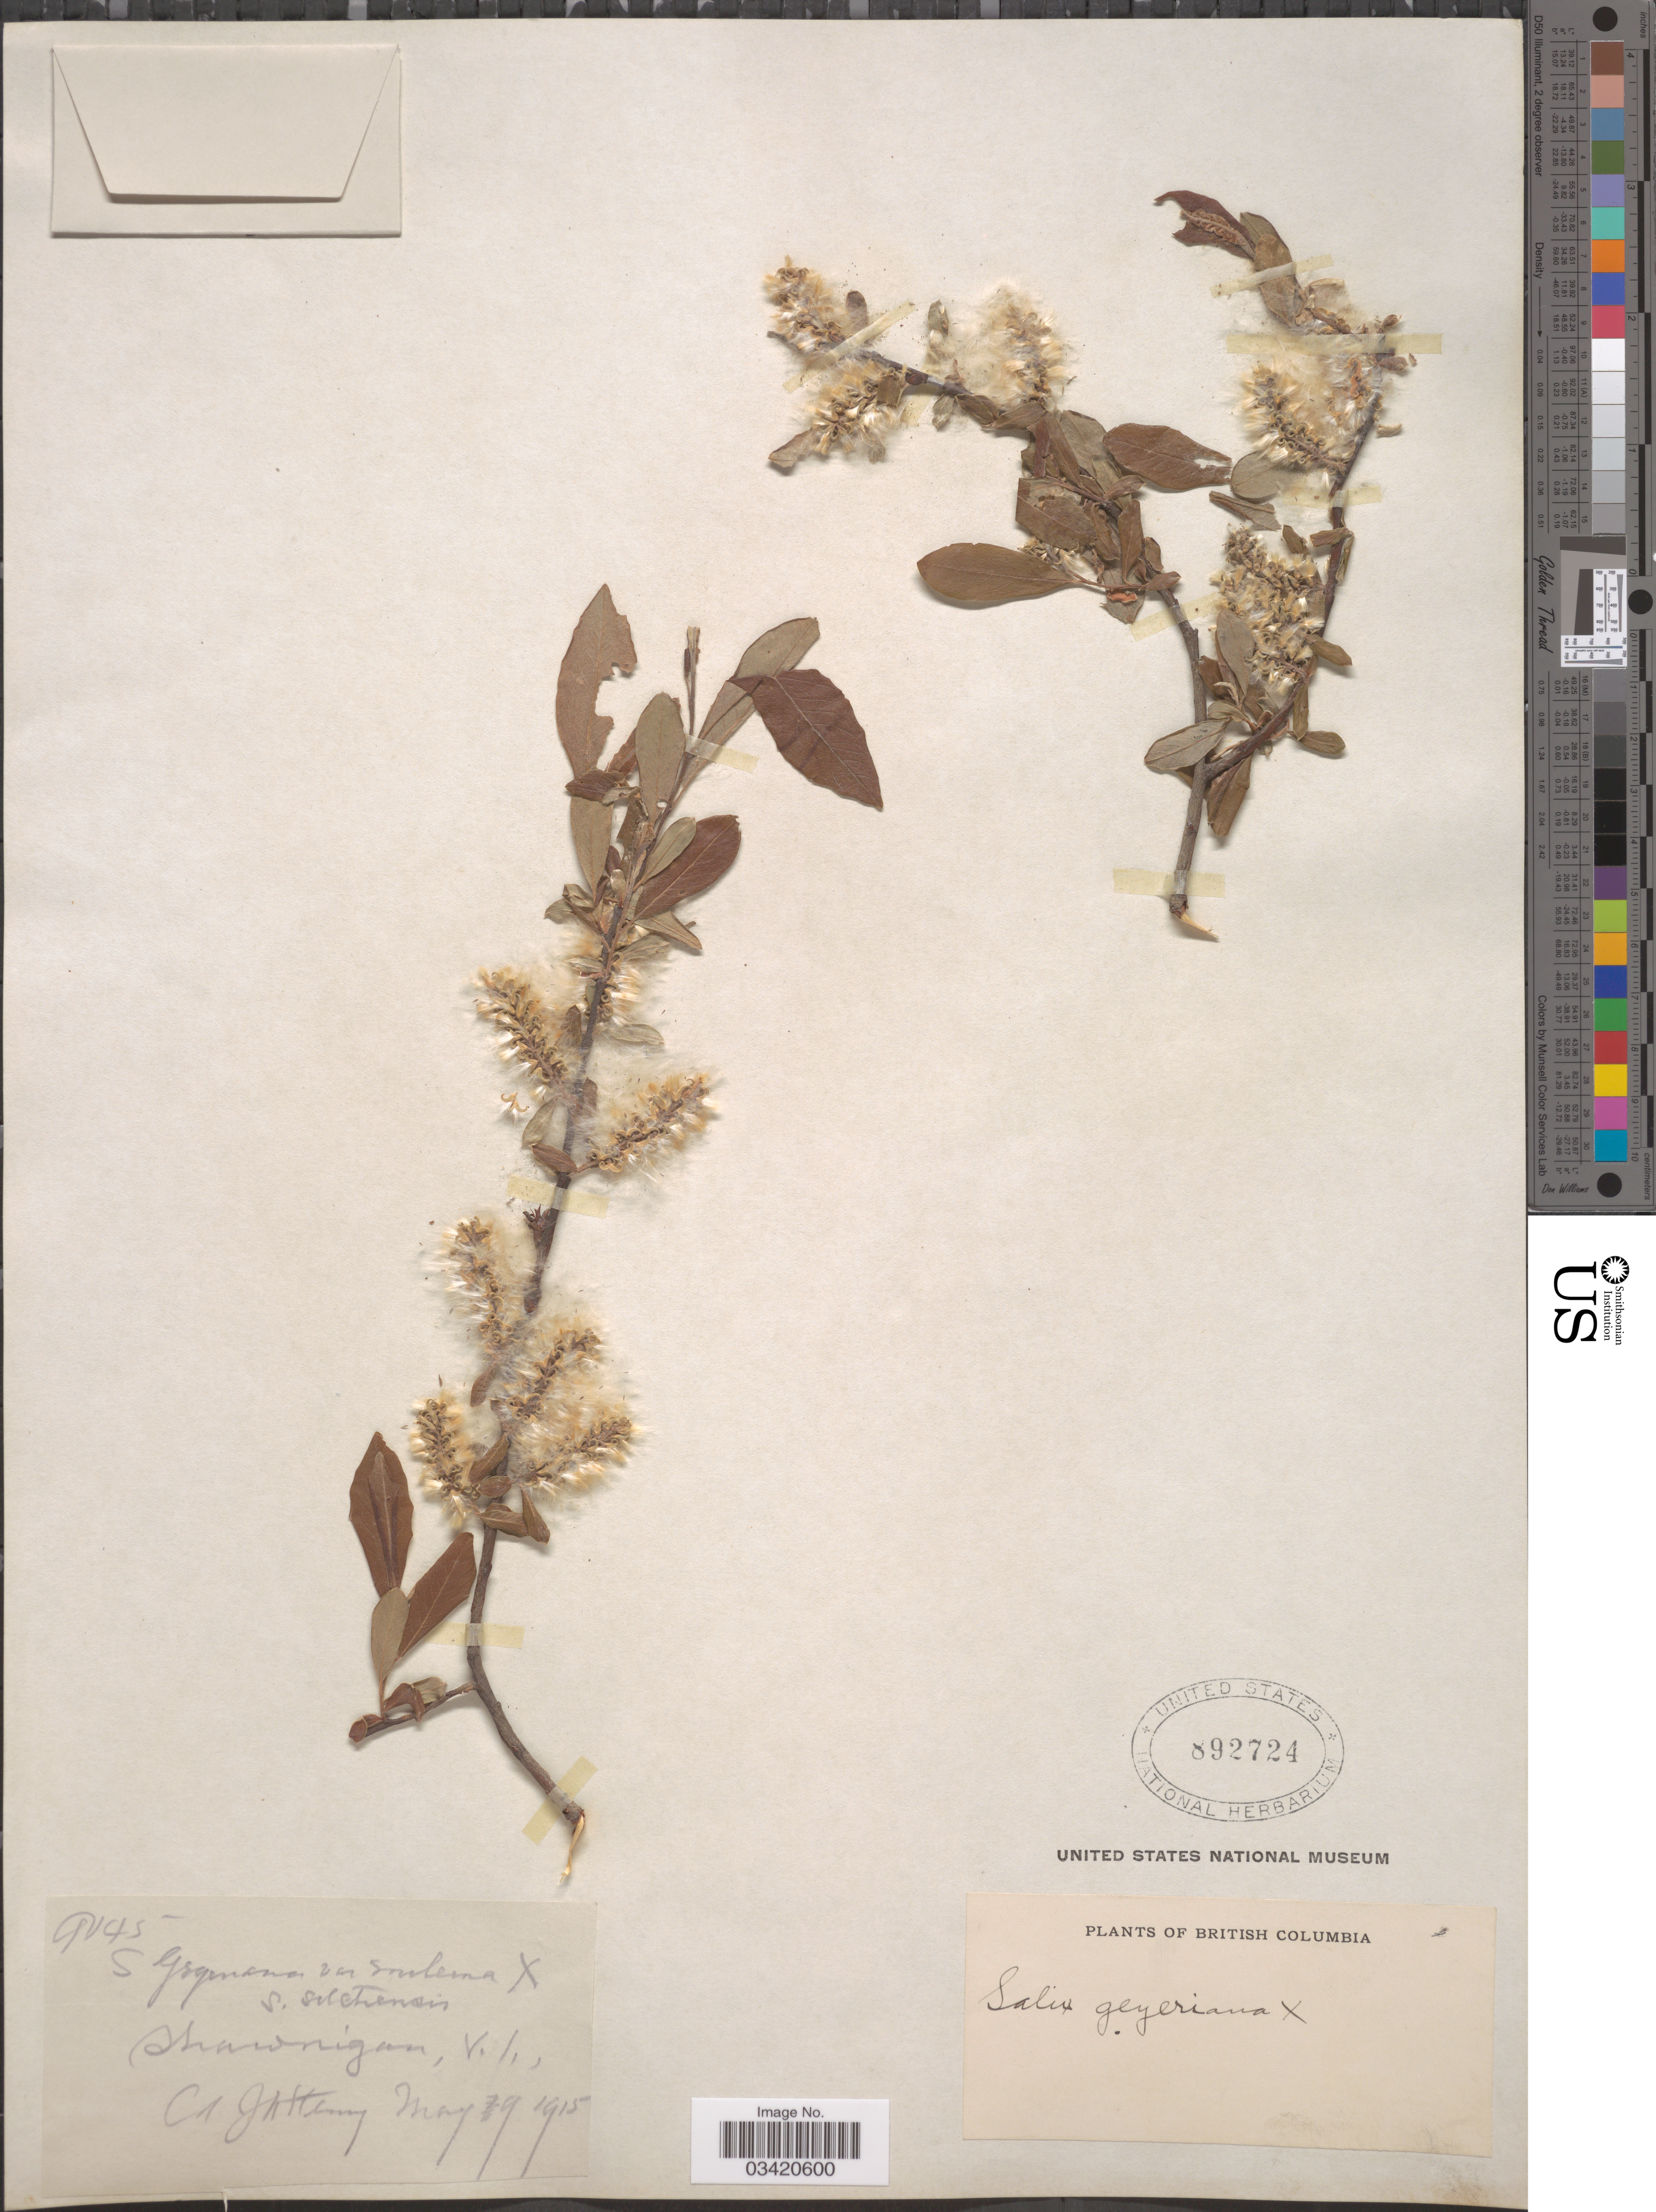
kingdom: Plantae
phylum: Tracheophyta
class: Magnoliopsida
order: Malpighiales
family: Salicaceae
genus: Salix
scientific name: Salix geyeriana var. meleina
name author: J.K. Henry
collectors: J. K. Henry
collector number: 9045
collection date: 1915-05-09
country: Canada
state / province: British Columbia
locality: Shawnigan, V. I.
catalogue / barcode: US 892724